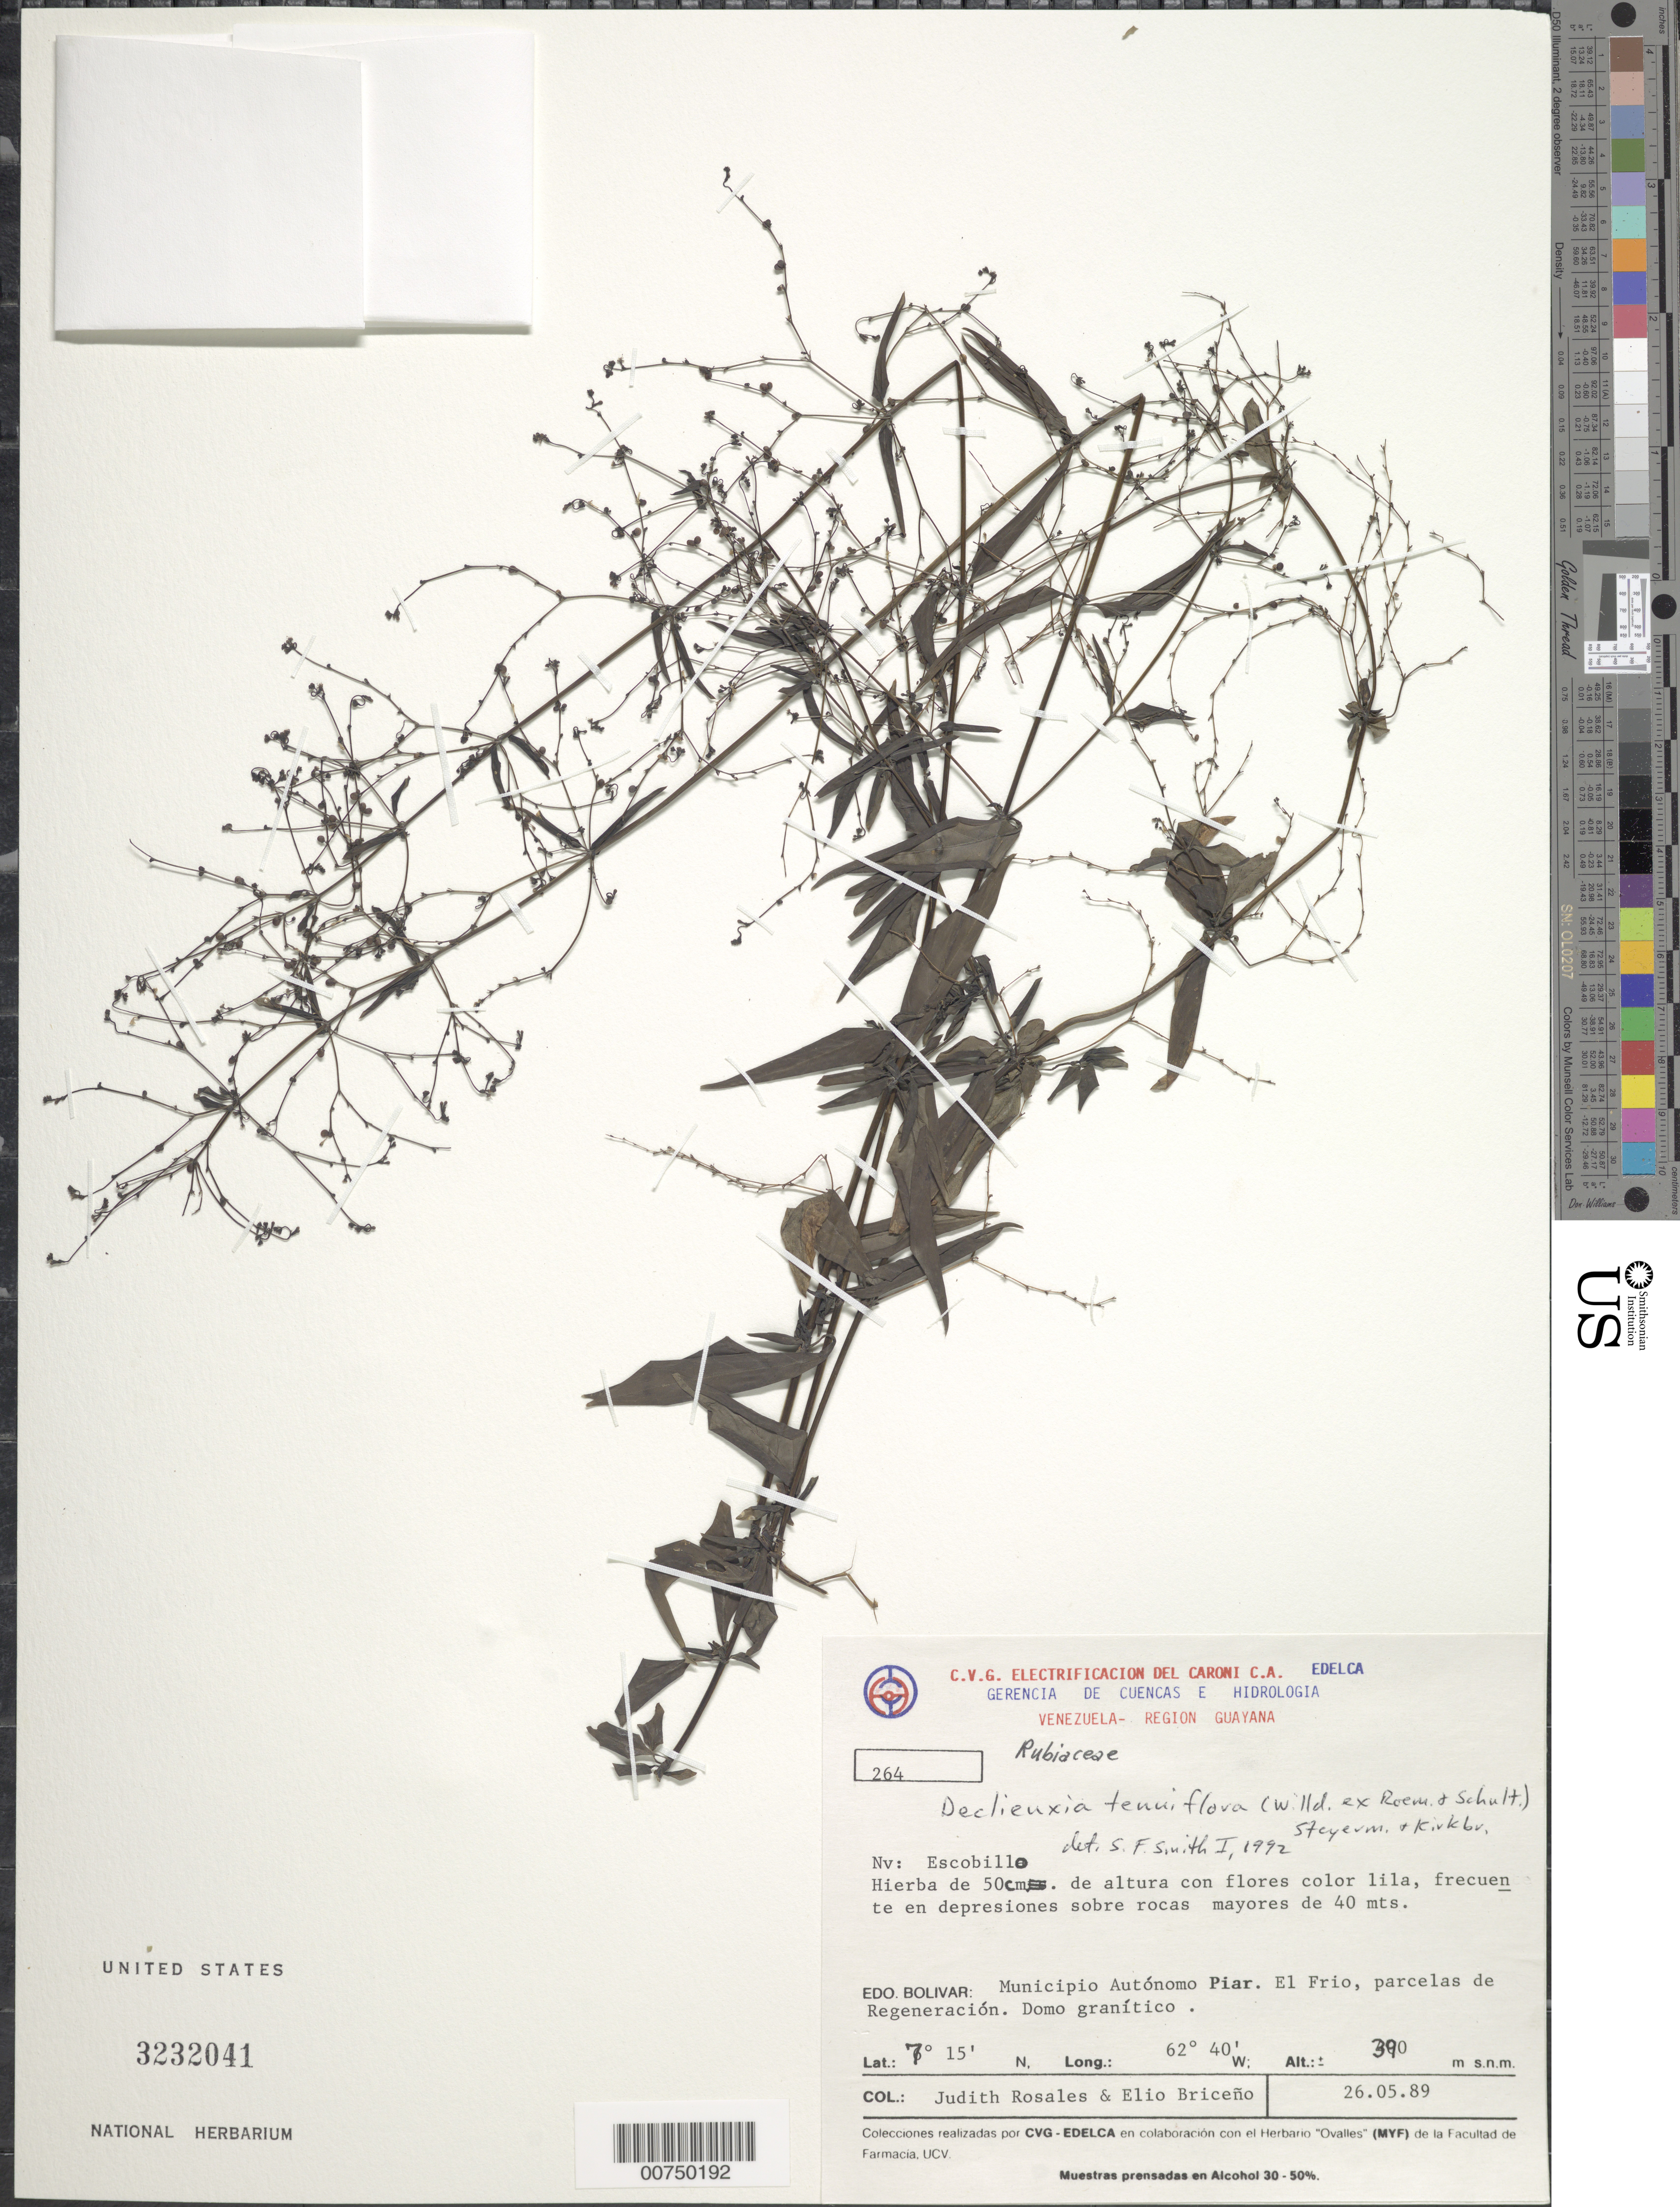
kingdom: Plantae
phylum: Tracheophyta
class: Magnoliopsida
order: Gentianales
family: Rubiaceae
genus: Declieuxia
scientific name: Declieuxia tenuiflora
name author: (Willd. ex Roem. & Schult.) Steyerm. & J.H. Kirkbr.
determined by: Smith, Stephen F., (US), NMNH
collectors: J. Rosales & E. Briceño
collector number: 264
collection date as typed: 26-May-89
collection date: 1989-05-26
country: Venezuela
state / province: Bolívar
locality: Mun. Autonomo Piar; El Frío, parcelas de Regeneracion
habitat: Domo granitico, en depresiones sobre rocas mayores de 40m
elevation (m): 390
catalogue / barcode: US 3232041